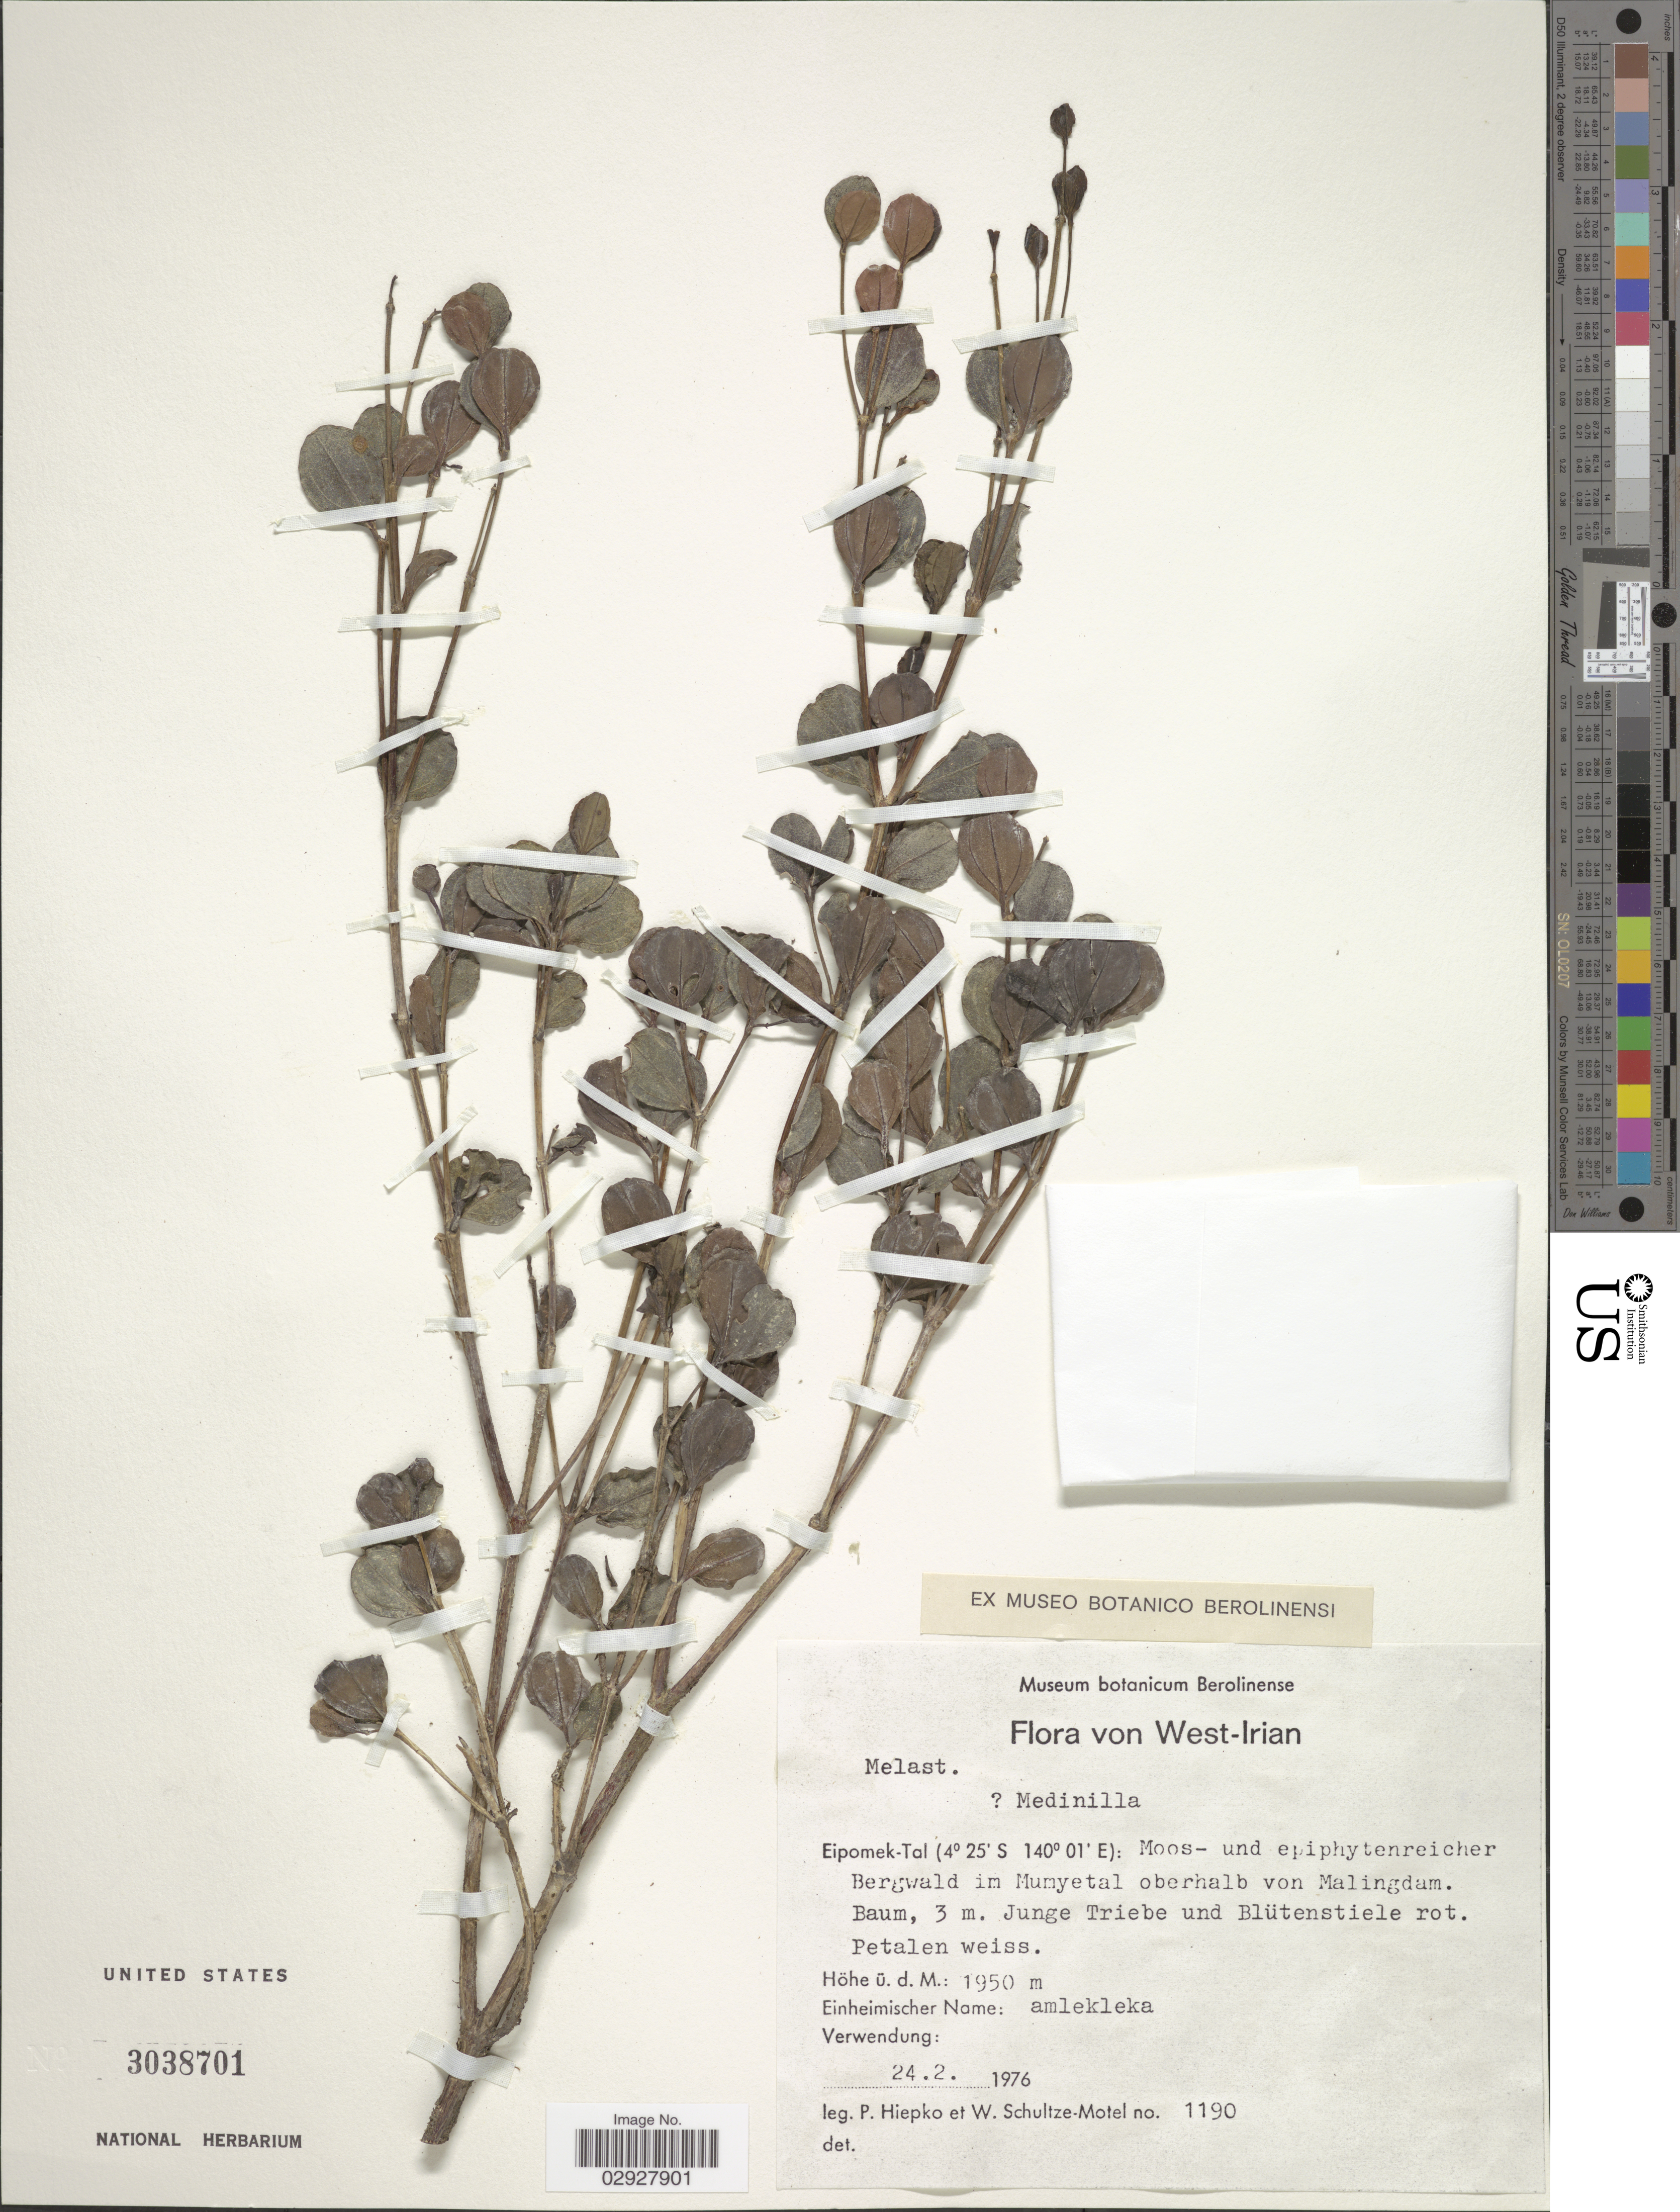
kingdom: Plantae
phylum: Tracheophyta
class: Magnoliopsida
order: Myrtales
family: Melastomataceae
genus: Medinilla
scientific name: Medinilla sp.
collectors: P. H. Hiepko & W. Schultze-Motel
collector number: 1190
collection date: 1976-02-24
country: Indonesia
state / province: Papua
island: New Guinea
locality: West-Irian, Eipomak-Tal: Moos - und epiphytenreicher Bergwald im Mumyetal oberhalb von Malingdam Baum.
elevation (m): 1950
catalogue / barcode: US 3038701